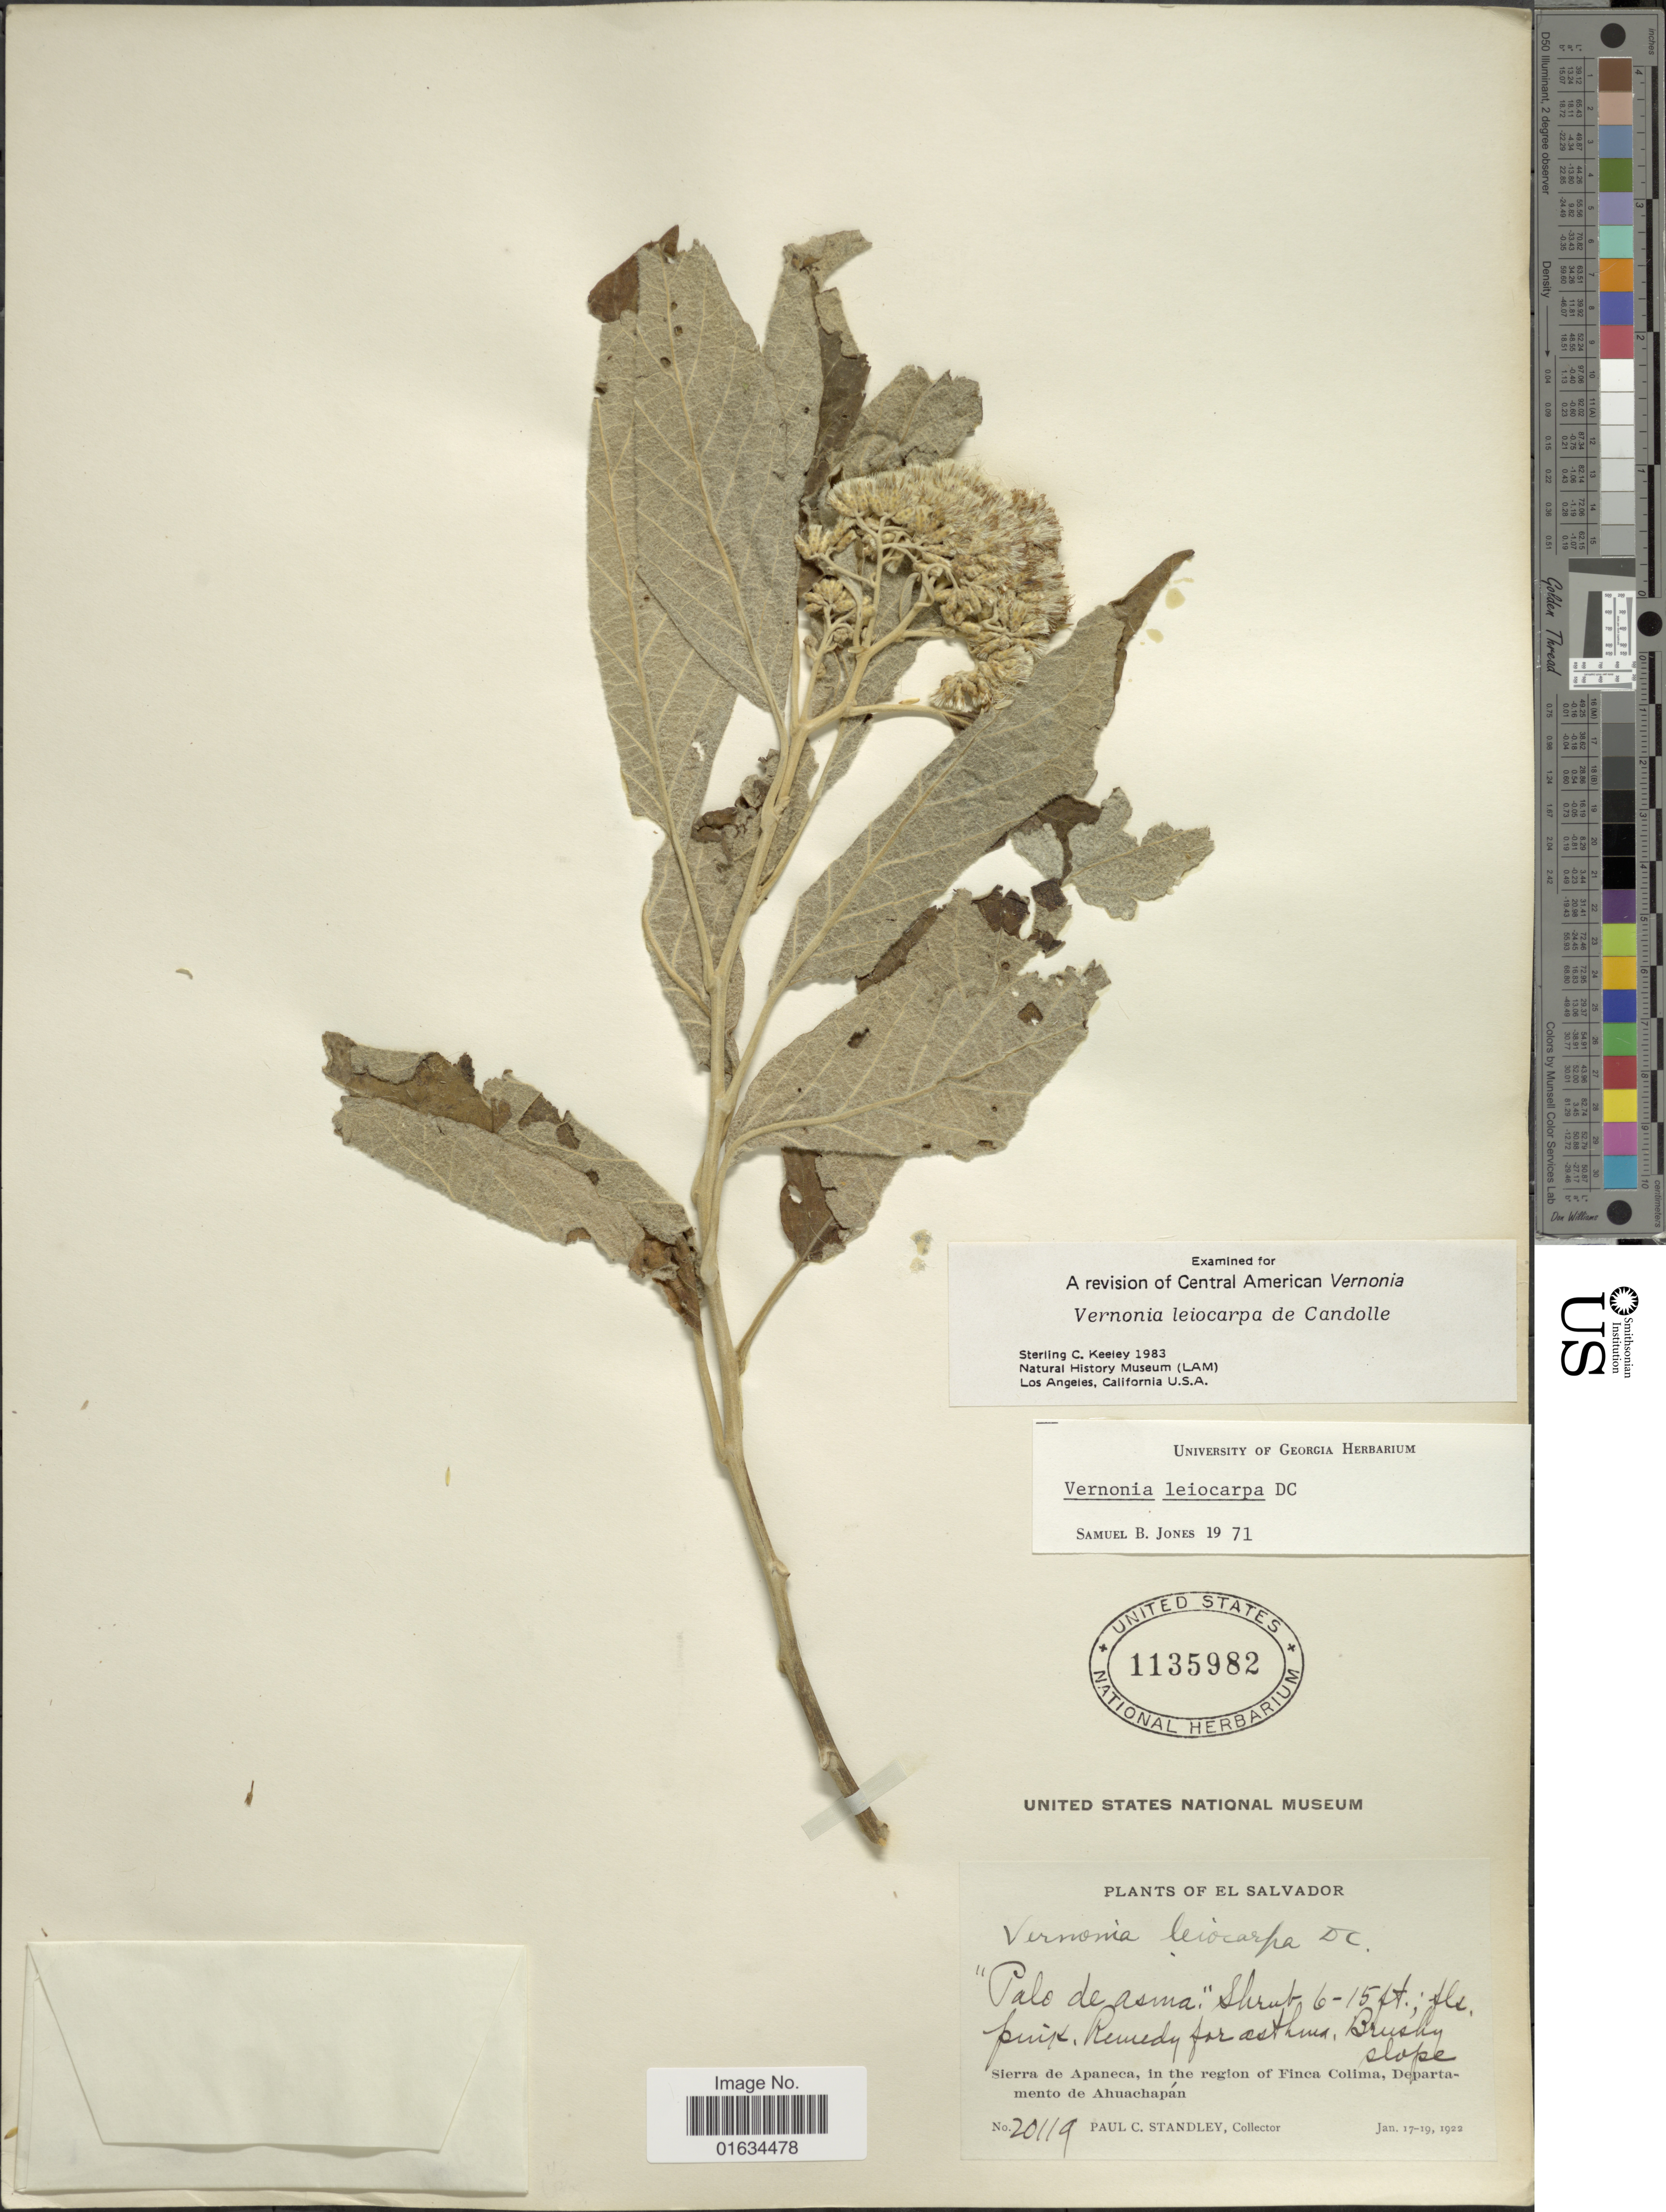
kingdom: Plantae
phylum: Tracheophyta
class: Magnoliopsida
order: Asterales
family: Asteraceae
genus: Eremosis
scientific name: Eremosis leiocarpa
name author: (DC.) Gleason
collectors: P. C. Standley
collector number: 20119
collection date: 1922-01-17/1922-01-19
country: El Salvador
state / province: Ahuachapan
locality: Sierra de Apaneca, in the region of Finca Colima, Departamento de Ahuachapan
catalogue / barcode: US 1135982